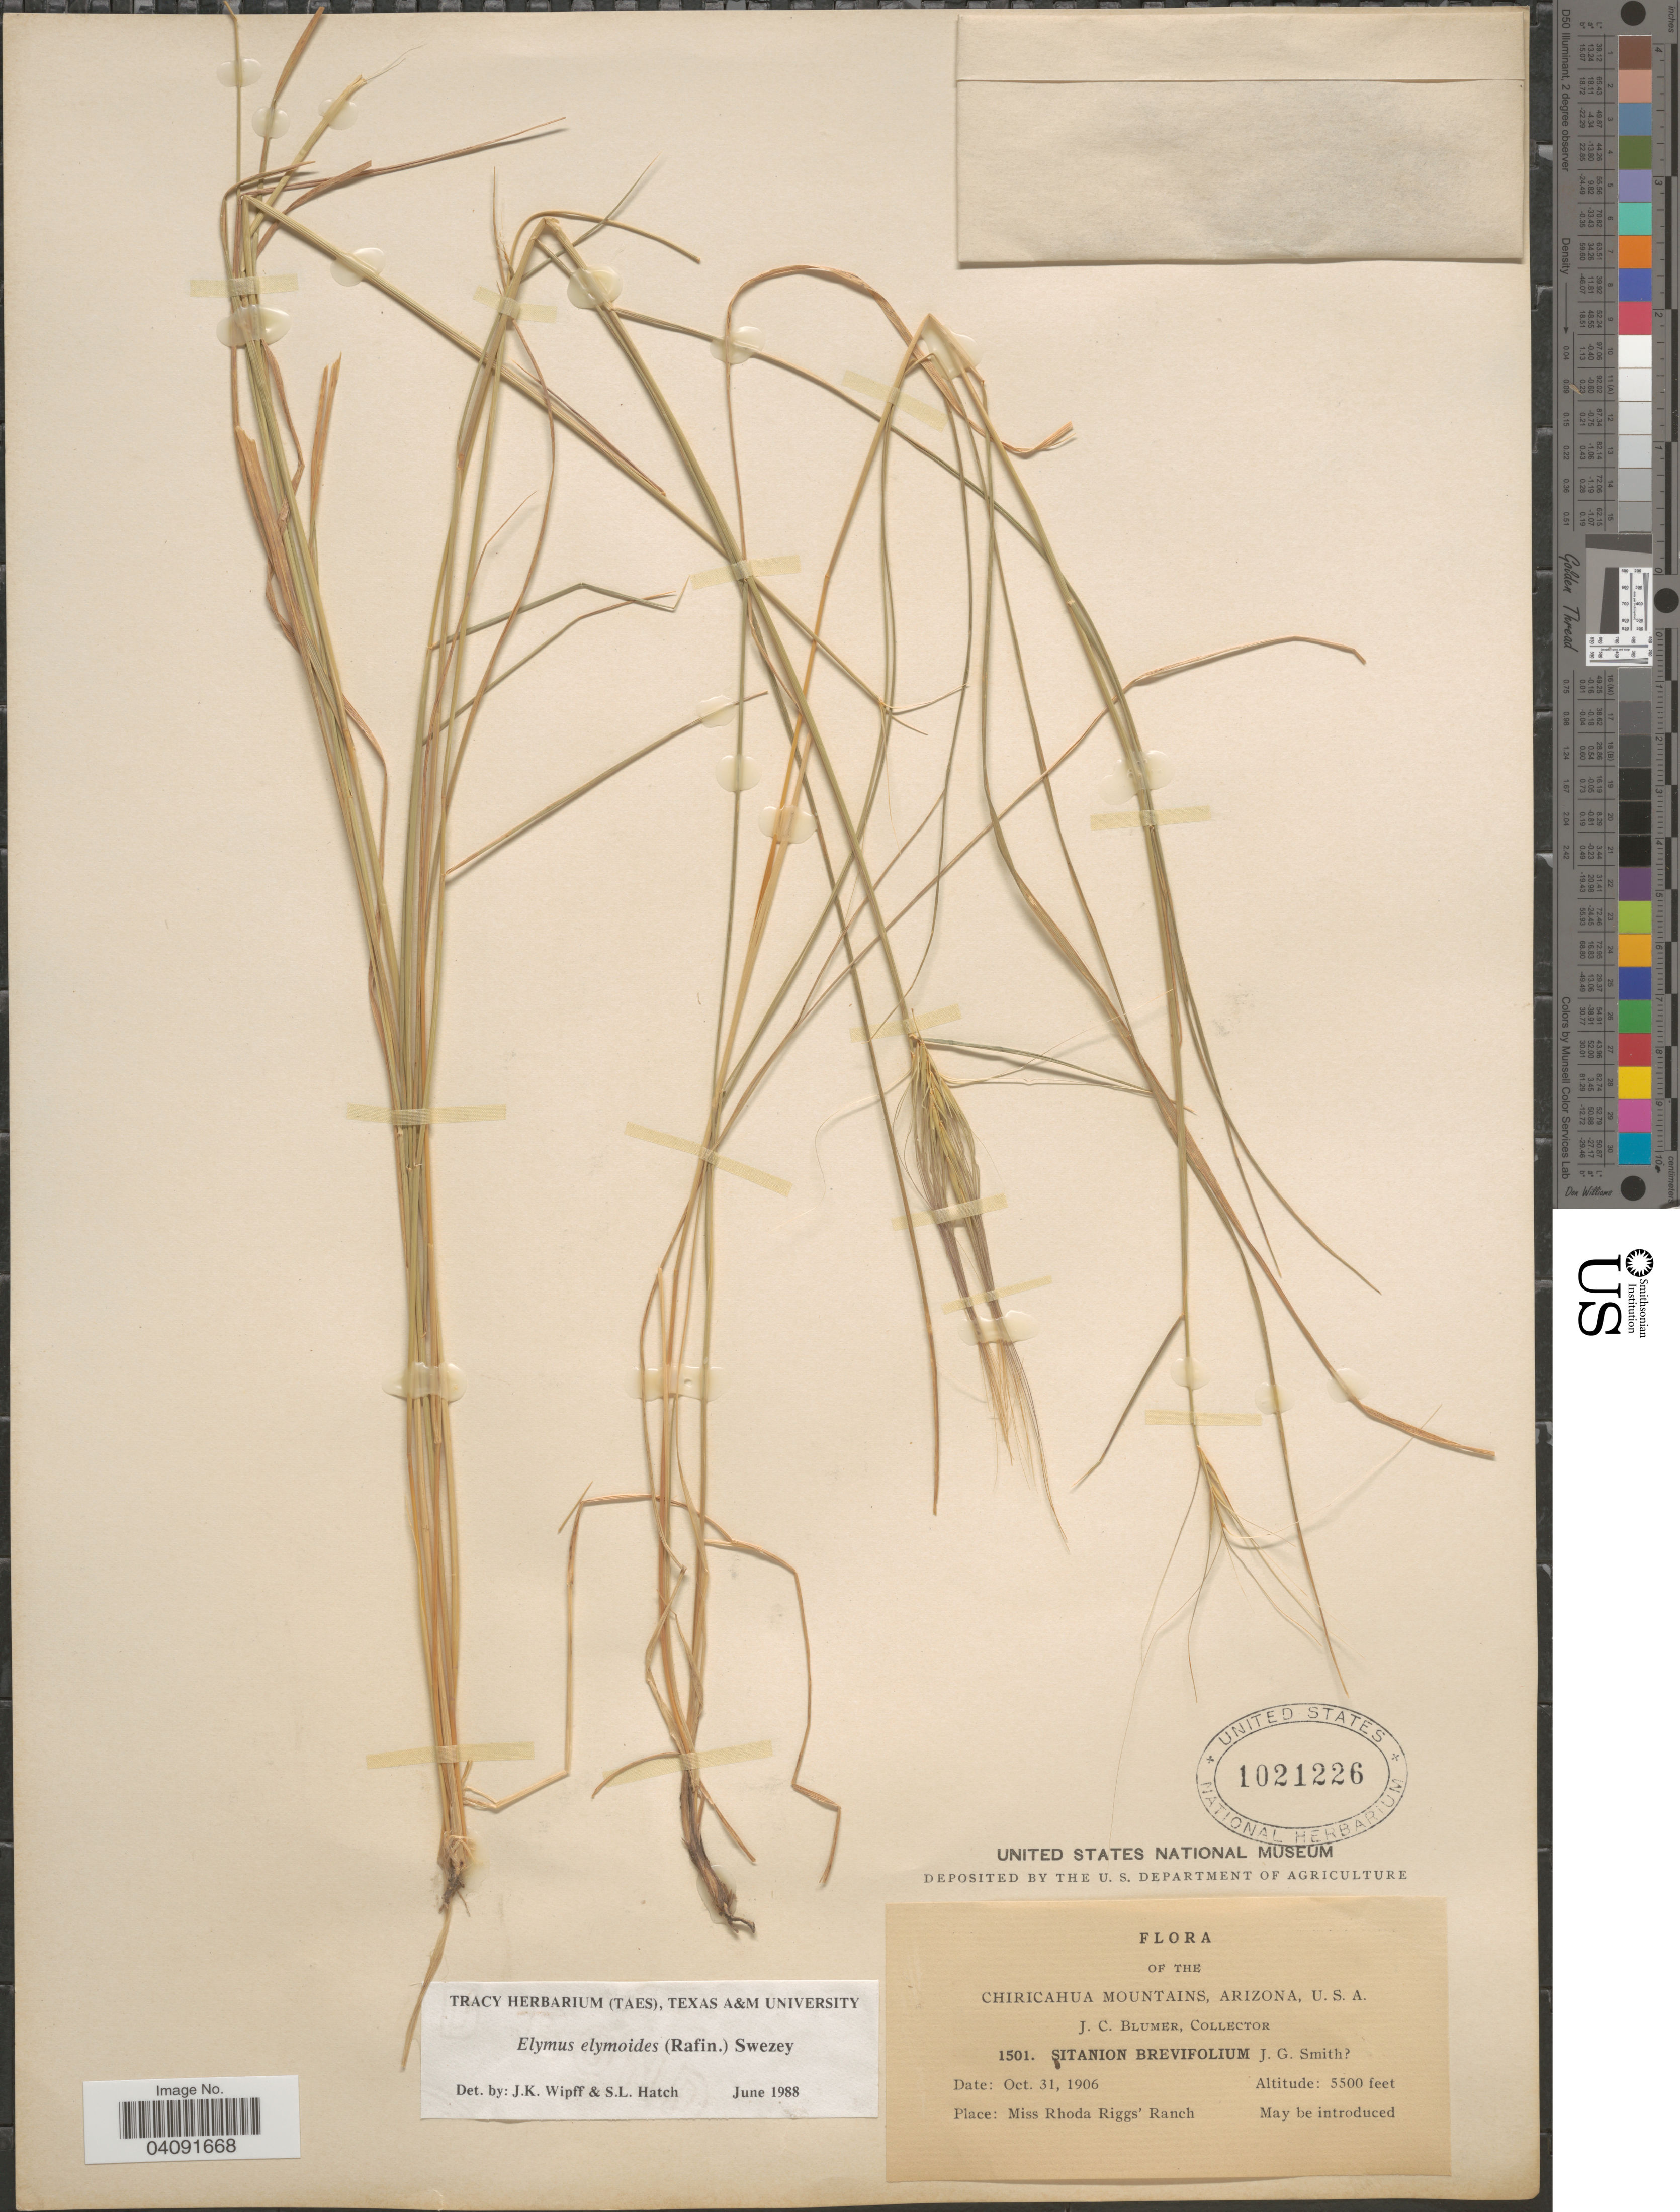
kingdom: Plantae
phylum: Tracheophyta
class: Liliopsida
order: Poales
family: Poaceae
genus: Elymus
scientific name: Elymus elymoides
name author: (Raf.) Swezey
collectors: J. C. Blumer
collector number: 1501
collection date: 1906-10-31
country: United States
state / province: Arizona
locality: Chiricahua Mountains. Miss Rhoda Riggs' Ranch.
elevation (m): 1676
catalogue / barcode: US 1021226